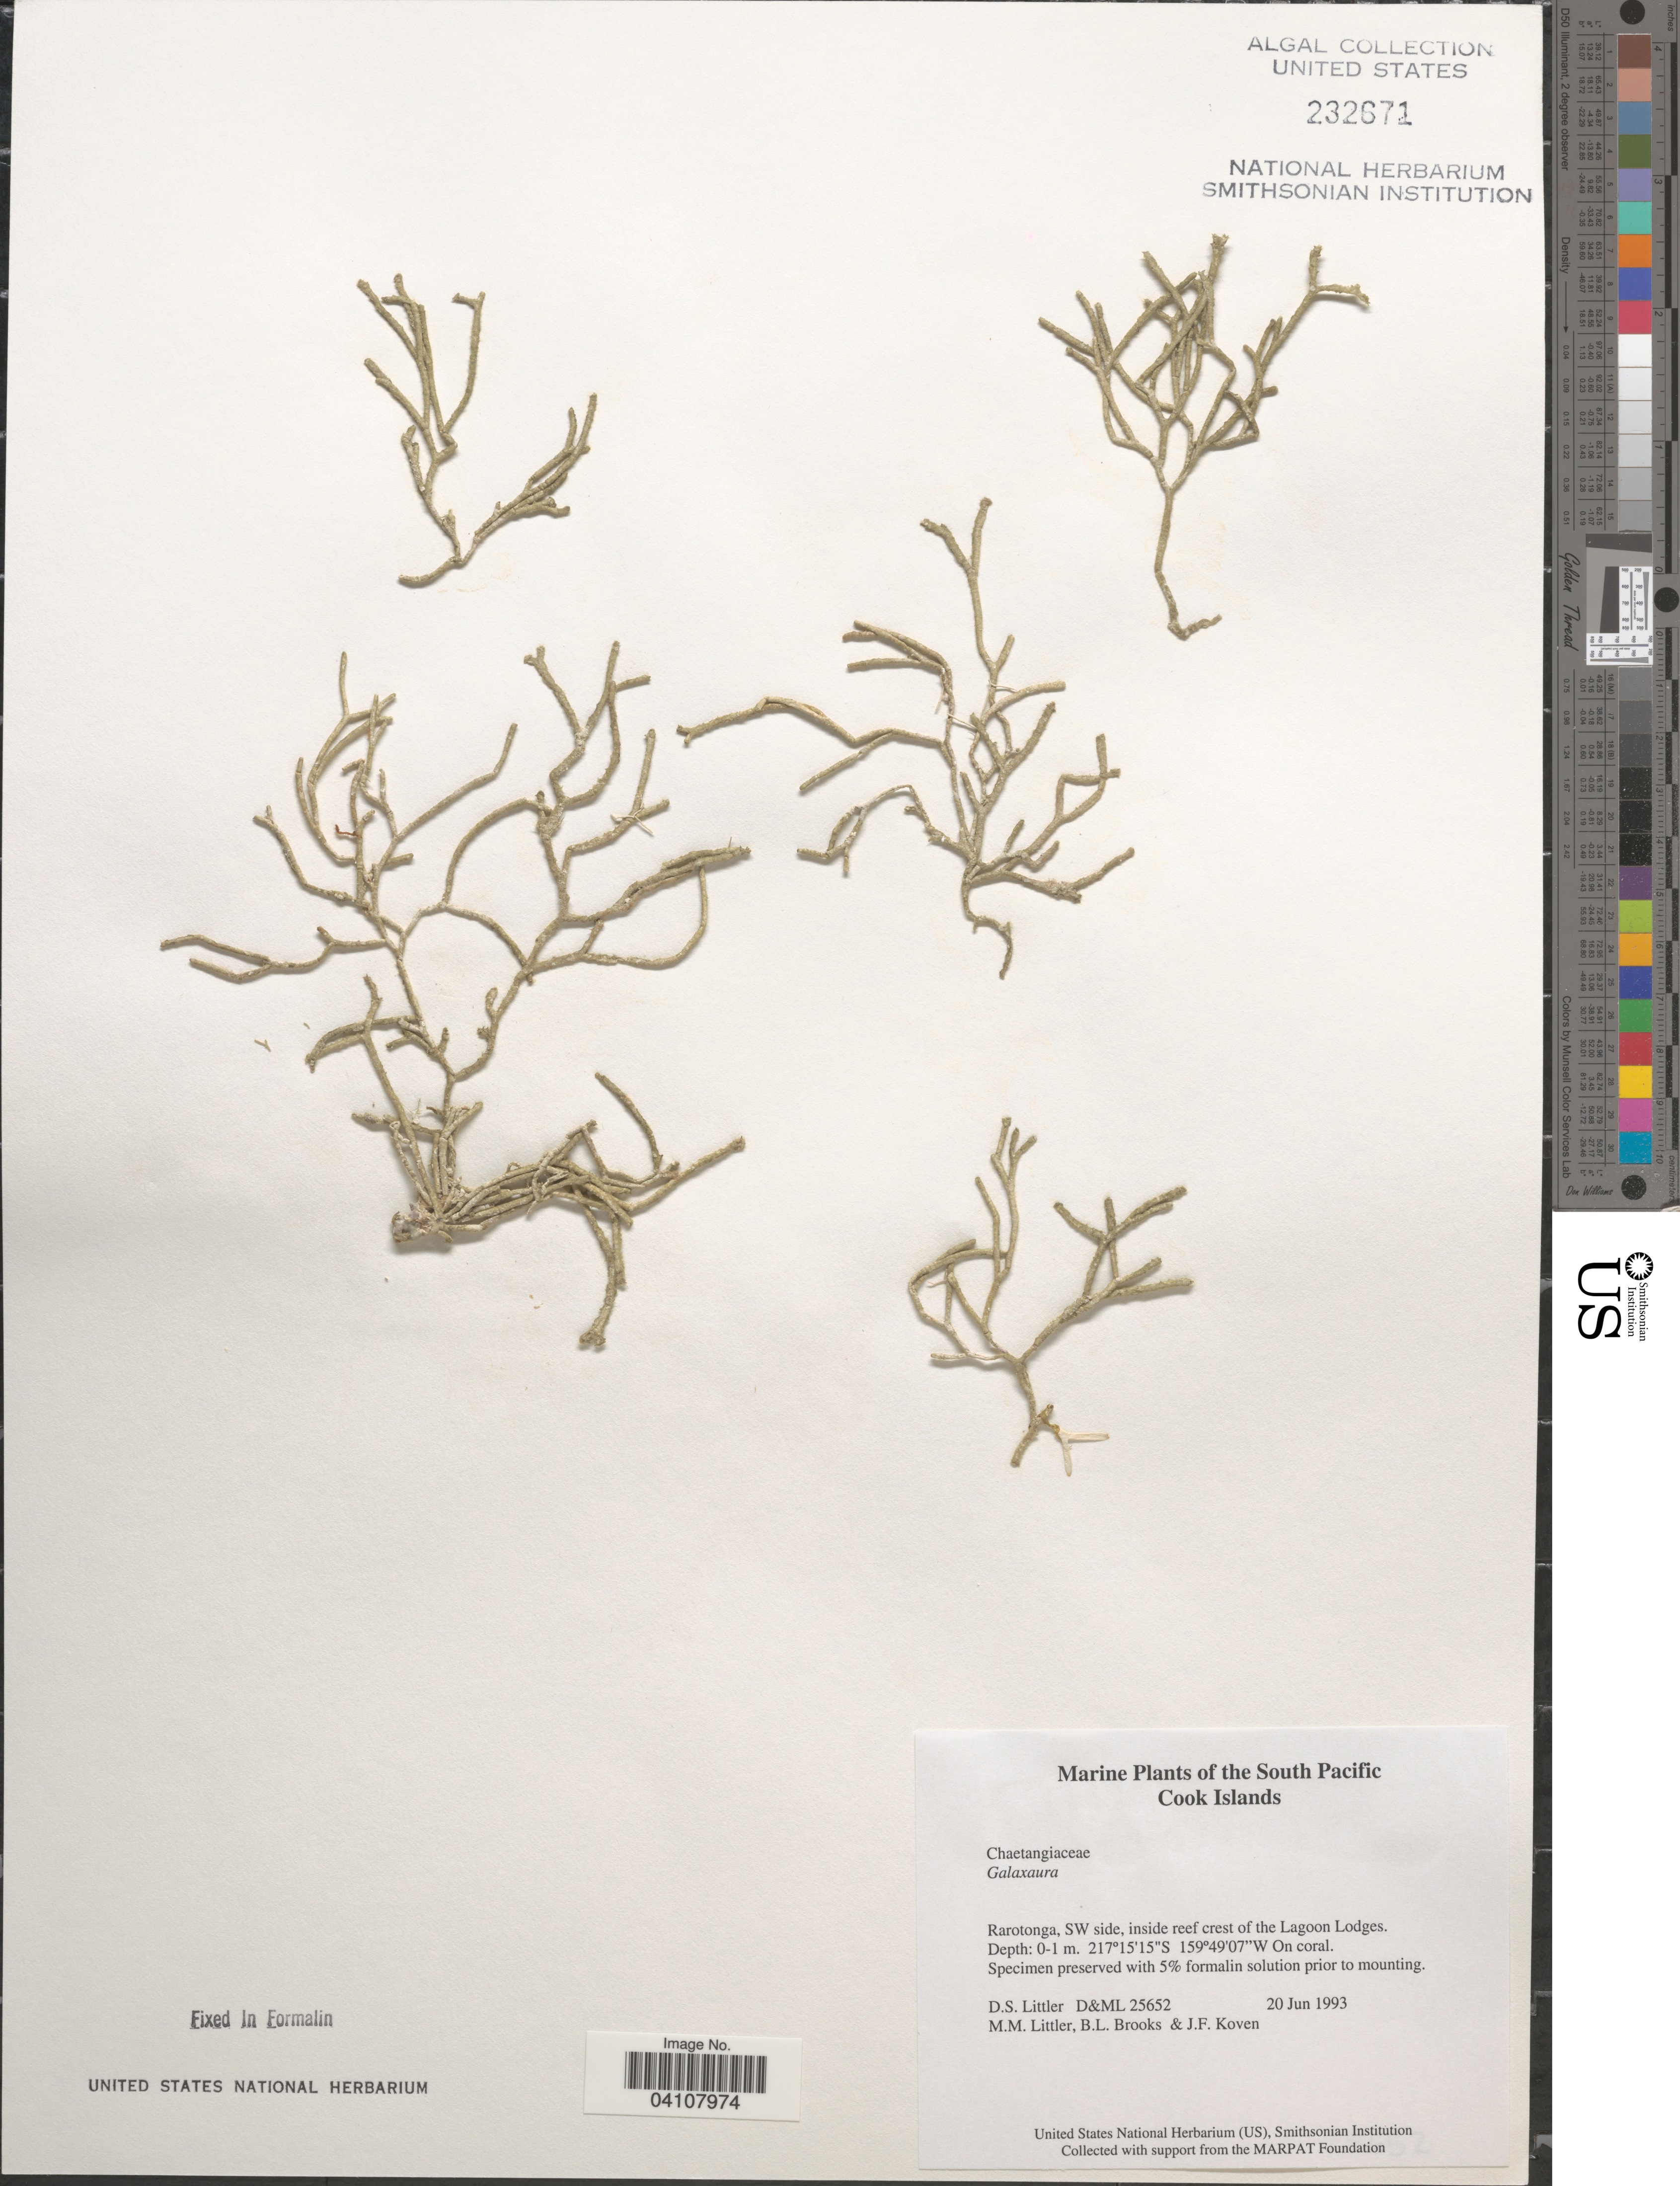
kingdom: Plantae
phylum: Rhodophyta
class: Florideophyceae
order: Nemaliales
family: Galaxauraceae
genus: Galaxaura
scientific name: Galaxaura sp.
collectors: D. S. Littler, B. Brooks & J. Koven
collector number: D&ML25652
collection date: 1993-06-20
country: Cook Islands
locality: The South Pacific. Rarotonga, SW side, inside reef crest of the Lagoon Lodges.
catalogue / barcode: US 232671